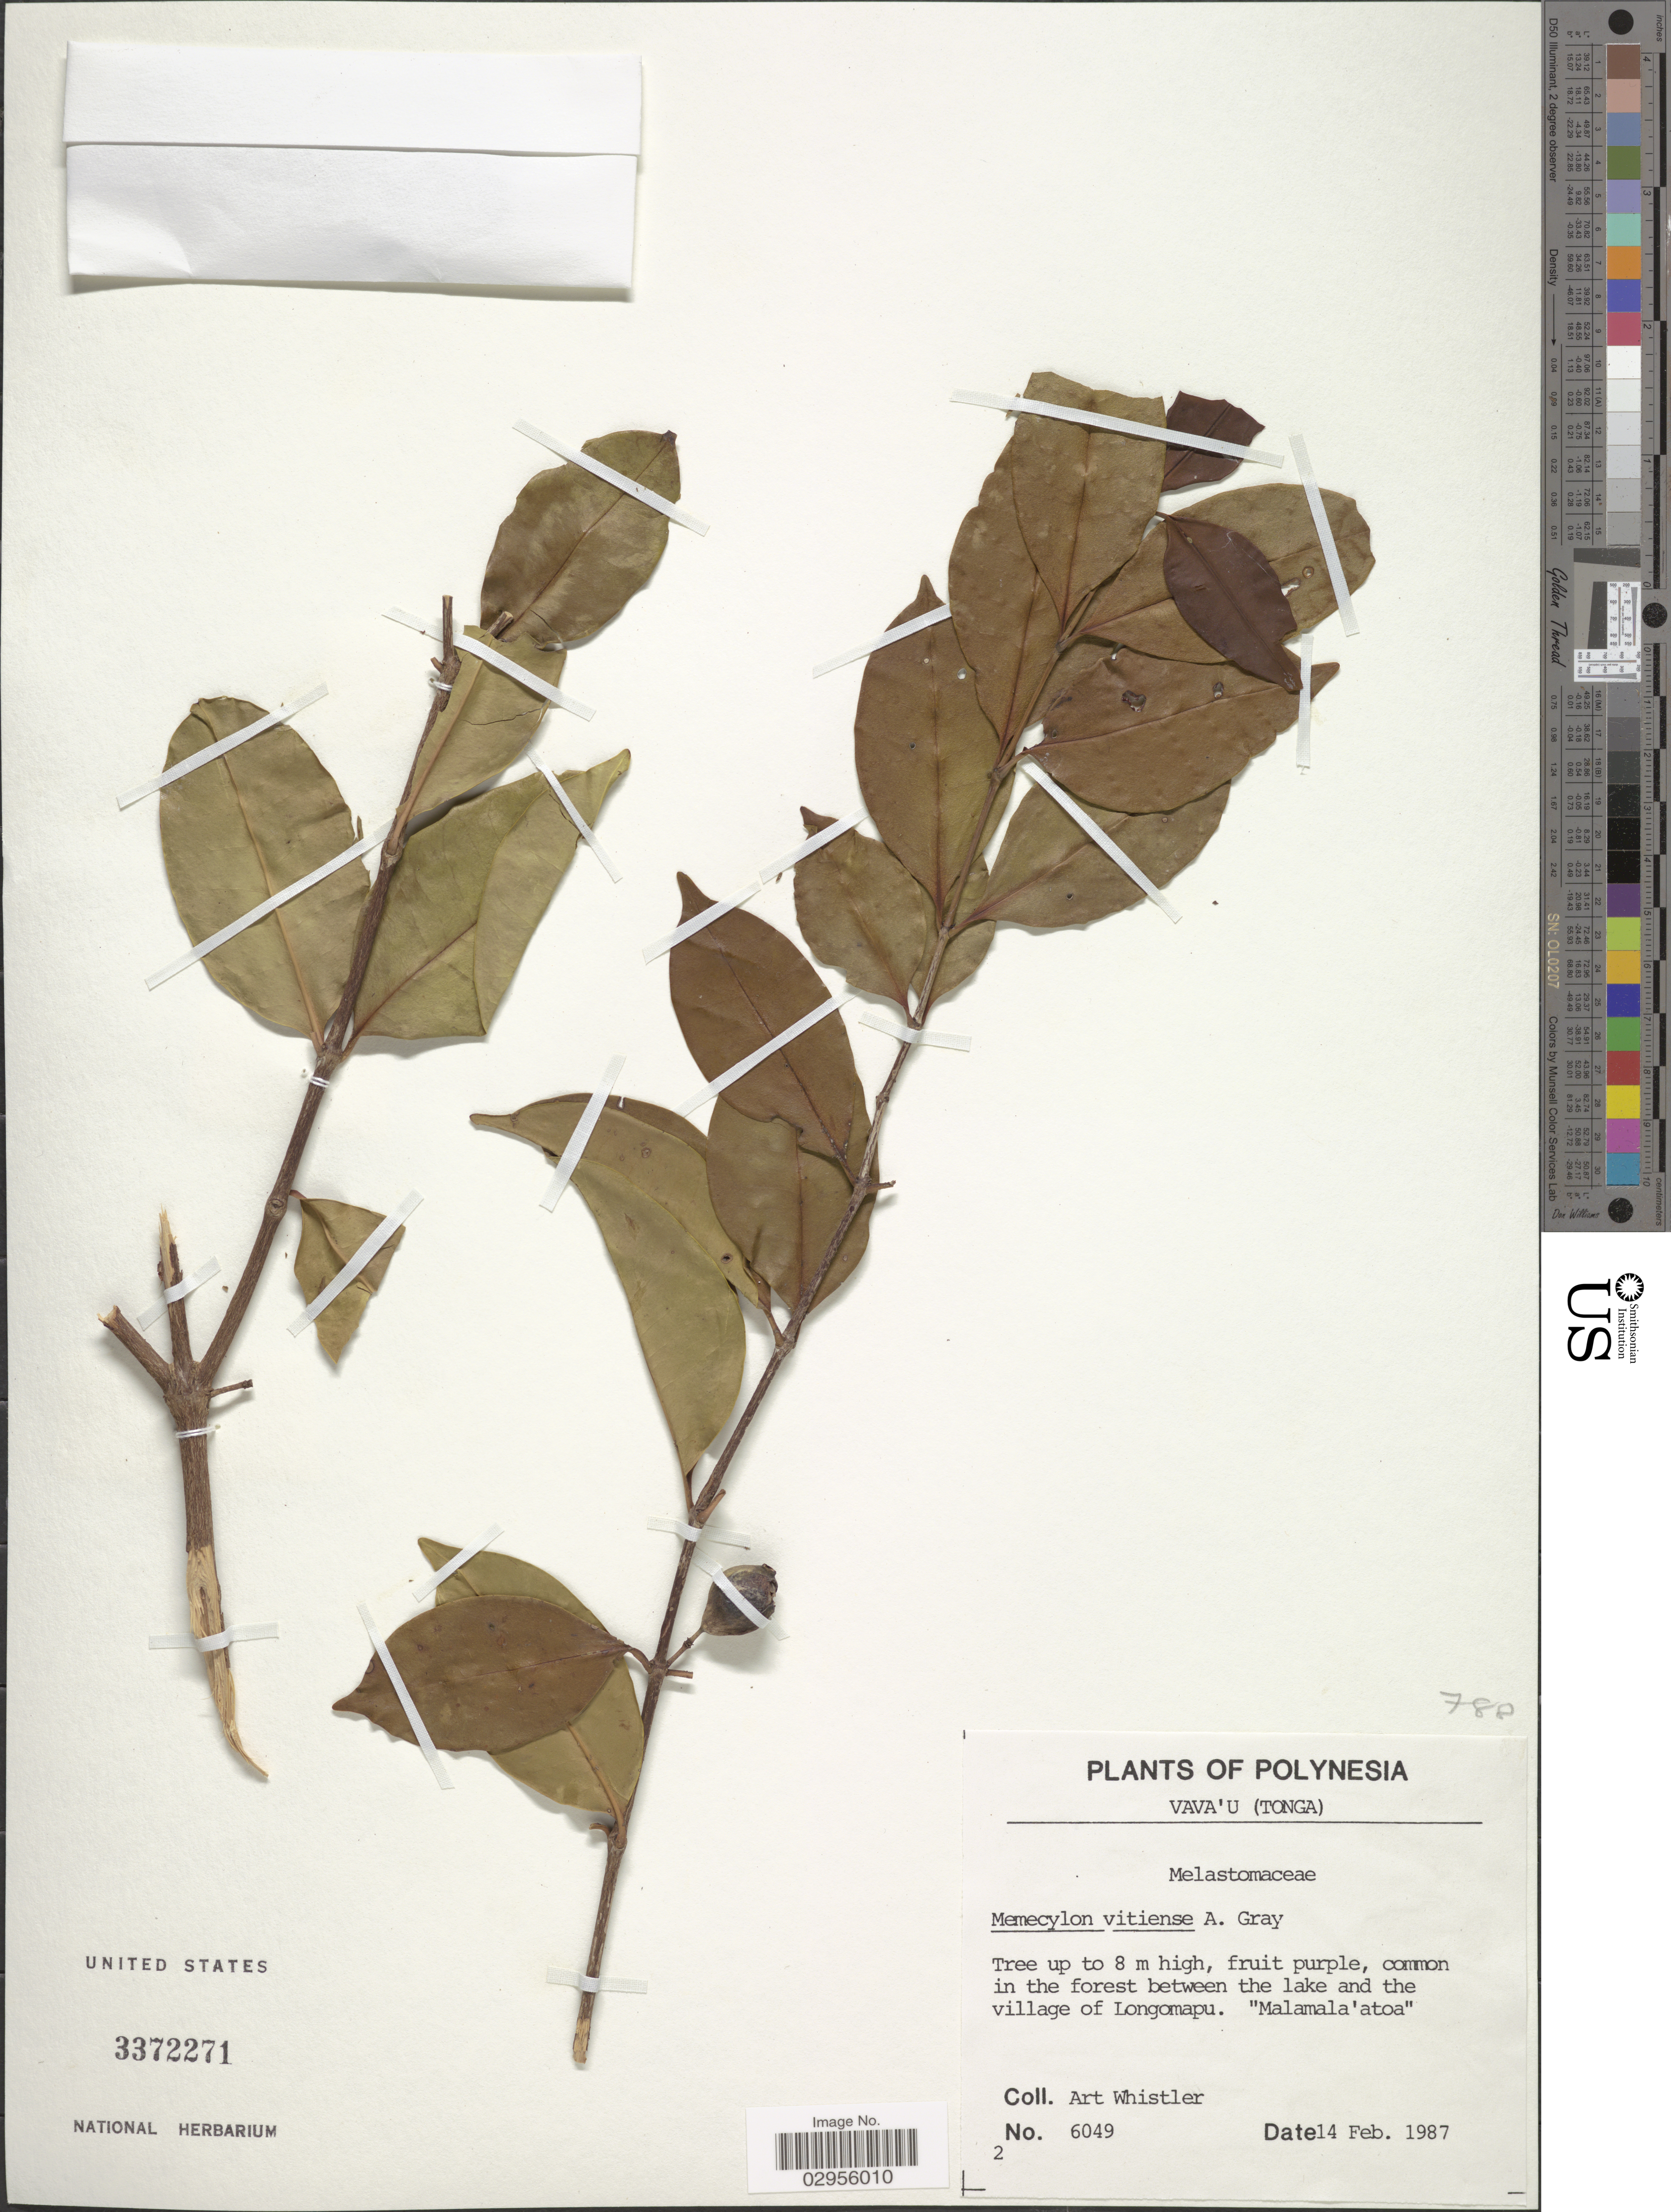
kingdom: Plantae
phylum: Tracheophyta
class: Magnoliopsida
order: Myrtales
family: Melastomataceae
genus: Memecylon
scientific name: Memecylon vitiense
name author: A. Gray in Wilkes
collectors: A. Whistler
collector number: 6049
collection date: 1987-02-14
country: Tonga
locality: Polynesia. Vava'u. Between the lake and the village of Longomapu. "Malamala'atoa".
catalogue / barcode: US 3372271